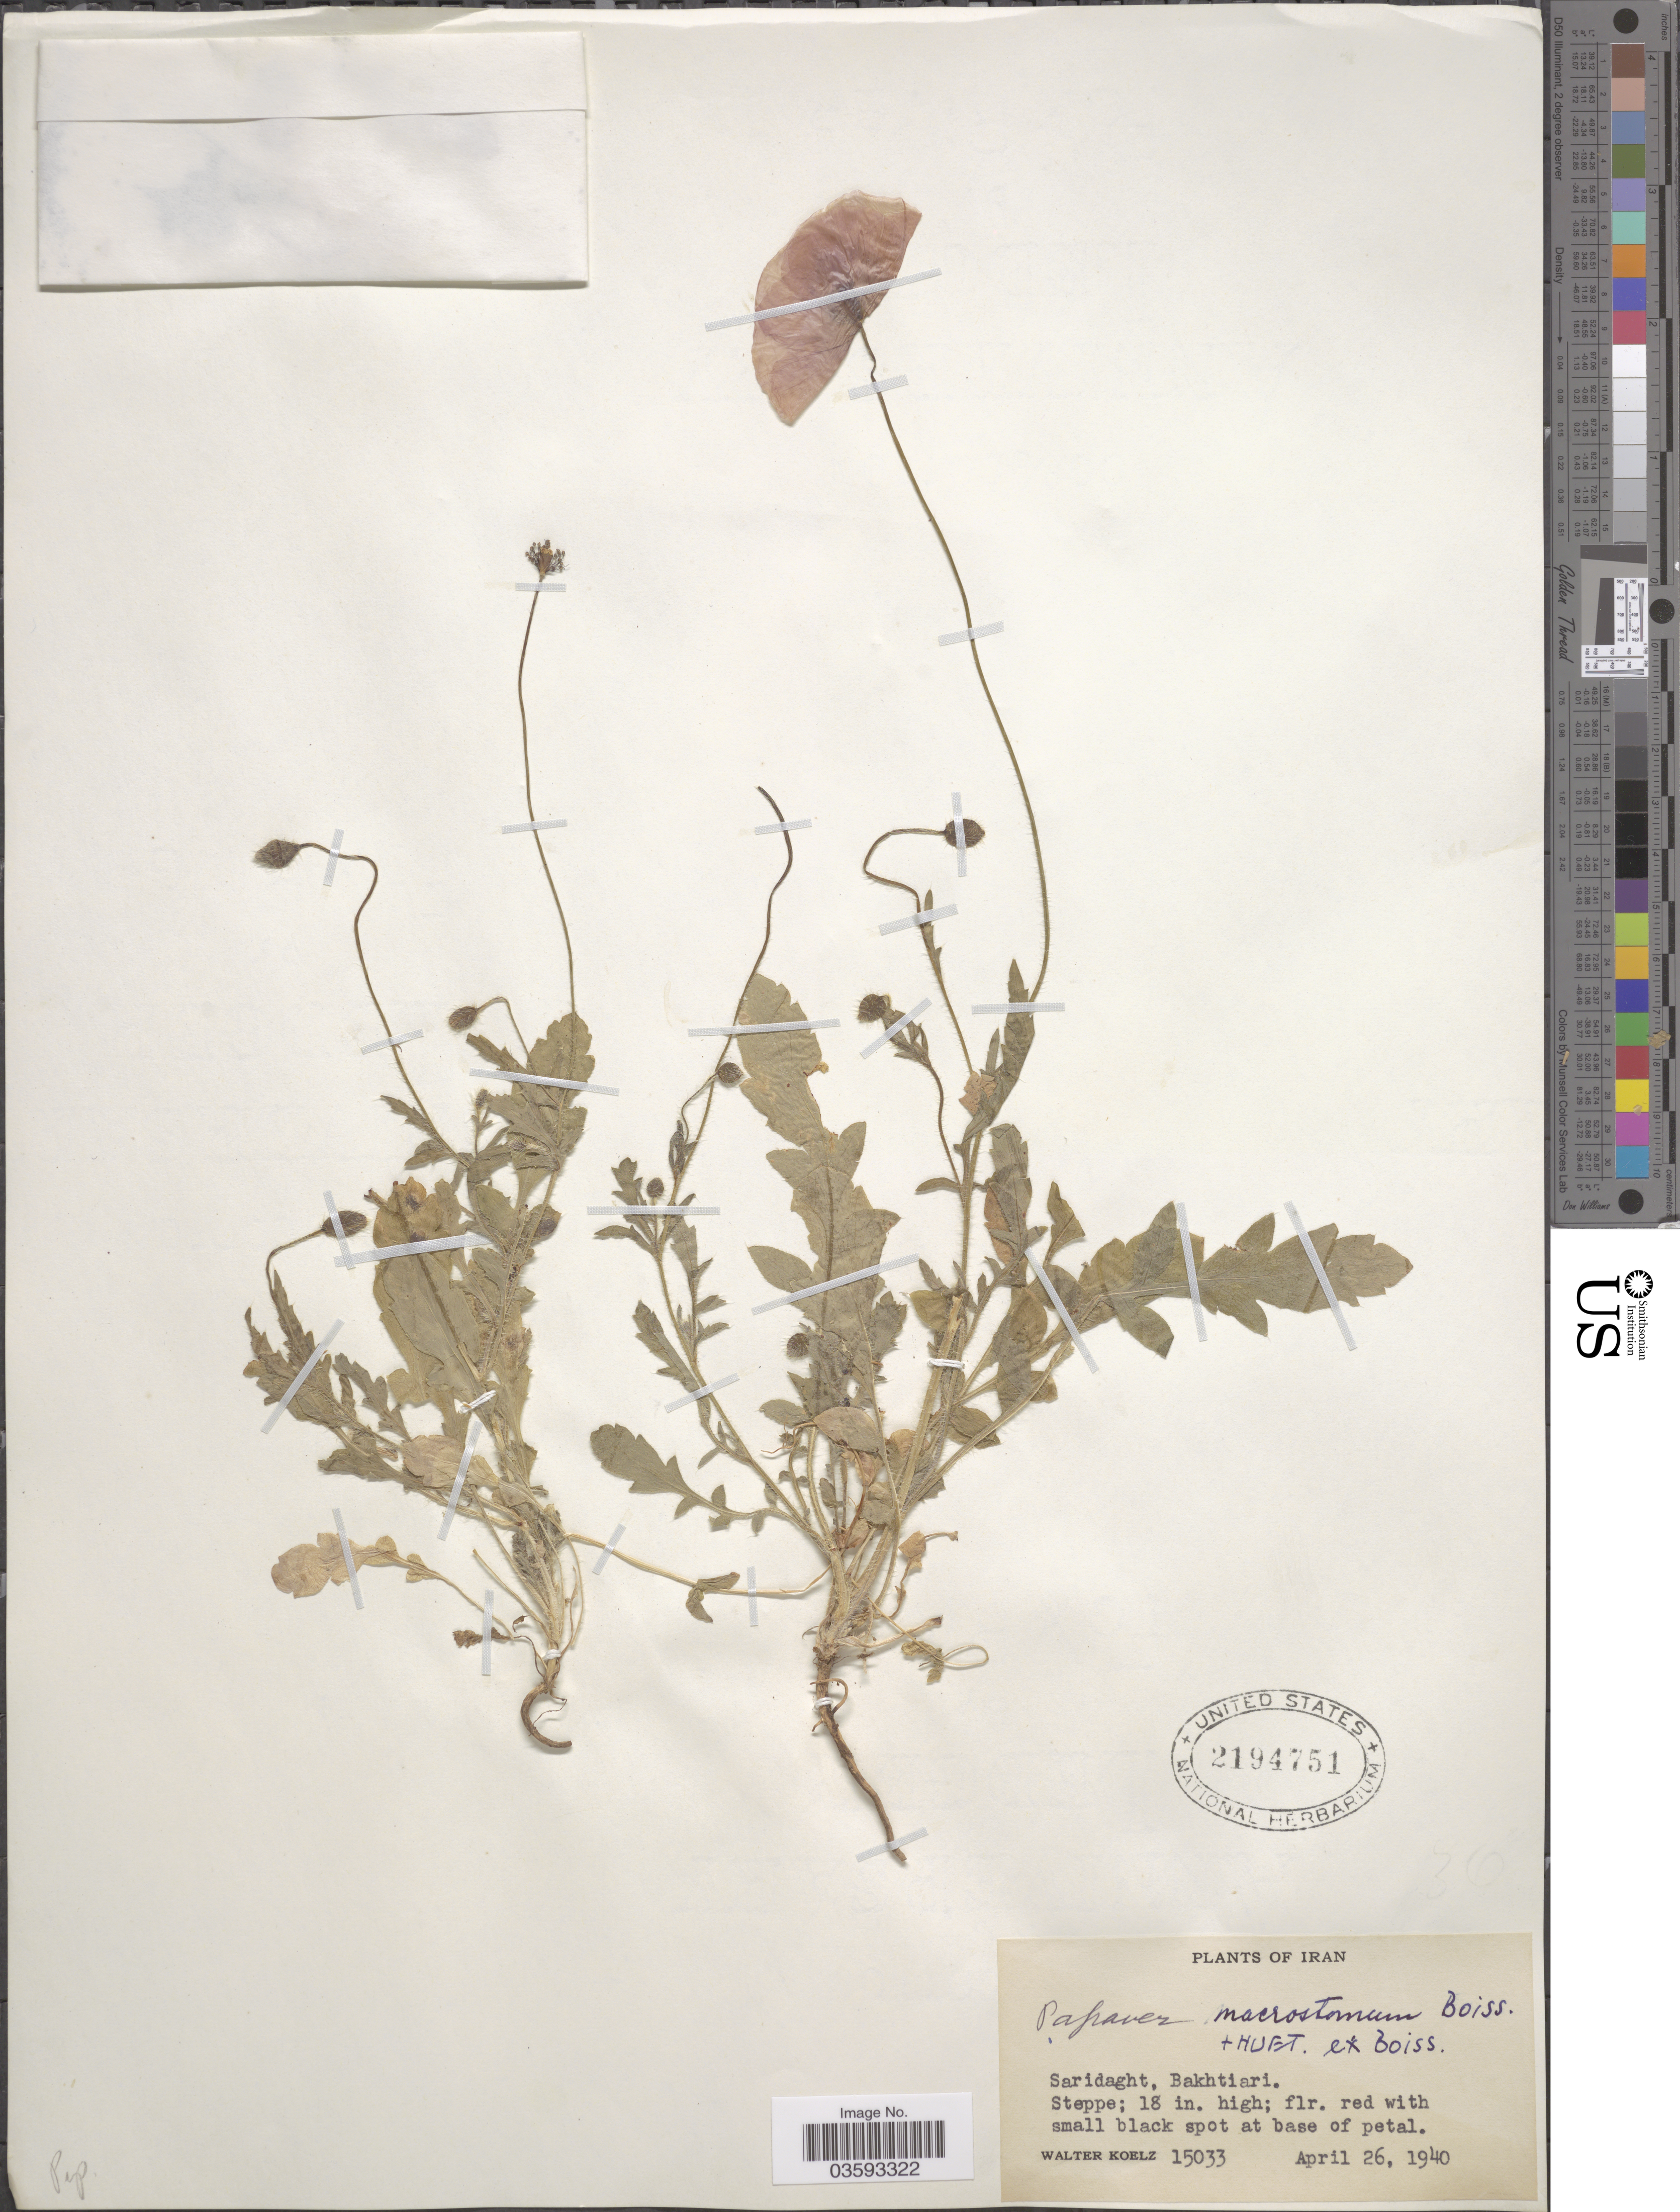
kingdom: Plantae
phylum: Tracheophyta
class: Magnoliopsida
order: Ranunculales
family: Papaveraceae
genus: Papaver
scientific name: Papaver macrostomum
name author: Boiss. & A. Huet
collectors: W. N. Koelz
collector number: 15033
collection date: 1940-04-26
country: Iran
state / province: Chahar Mahaal and Bakhtiari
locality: Saridaght, Bakhtiari.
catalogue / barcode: US 2194751